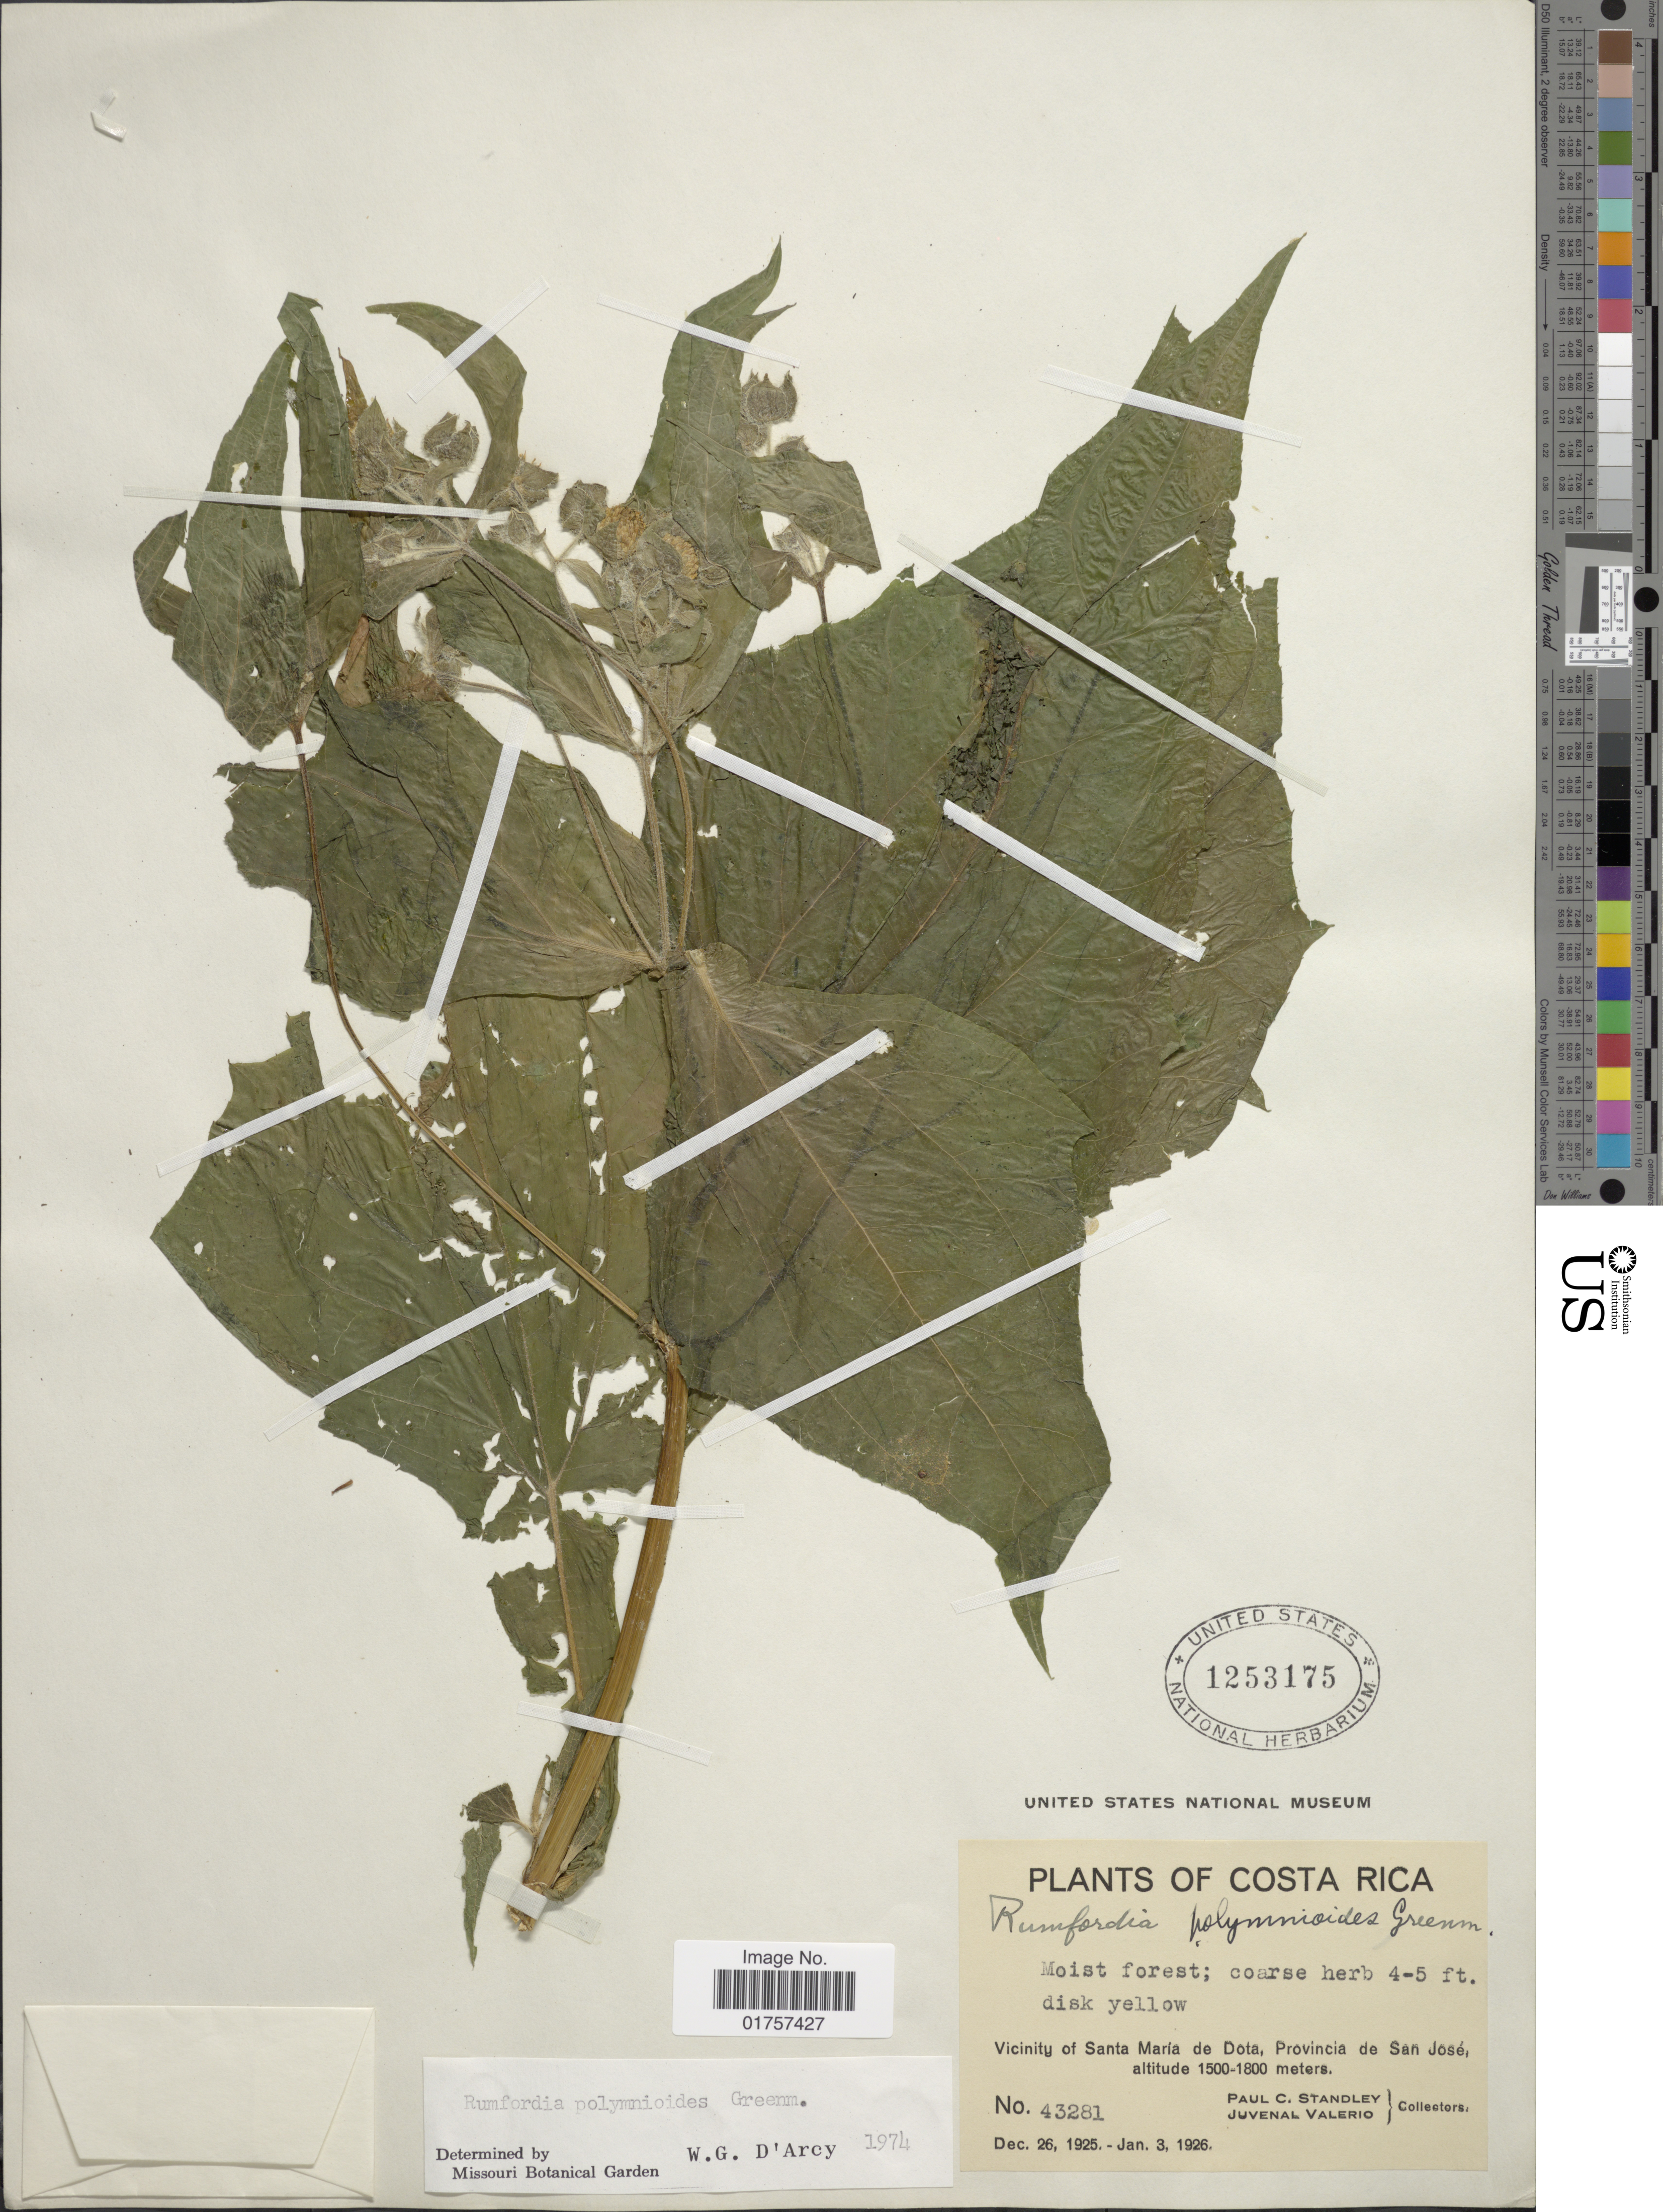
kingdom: Plantae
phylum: Tracheophyta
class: Magnoliopsida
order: Asterales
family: Asteraceae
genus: Rumfordia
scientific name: Rumfordia polymnioides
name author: Greenm.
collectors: P. C. Standley & J. Valerio R.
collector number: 43281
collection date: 1925-12-26/1926-01-03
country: Costa Rica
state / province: San José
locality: Vicinity of Santa María de Dota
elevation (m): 1500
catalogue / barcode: US 1253175